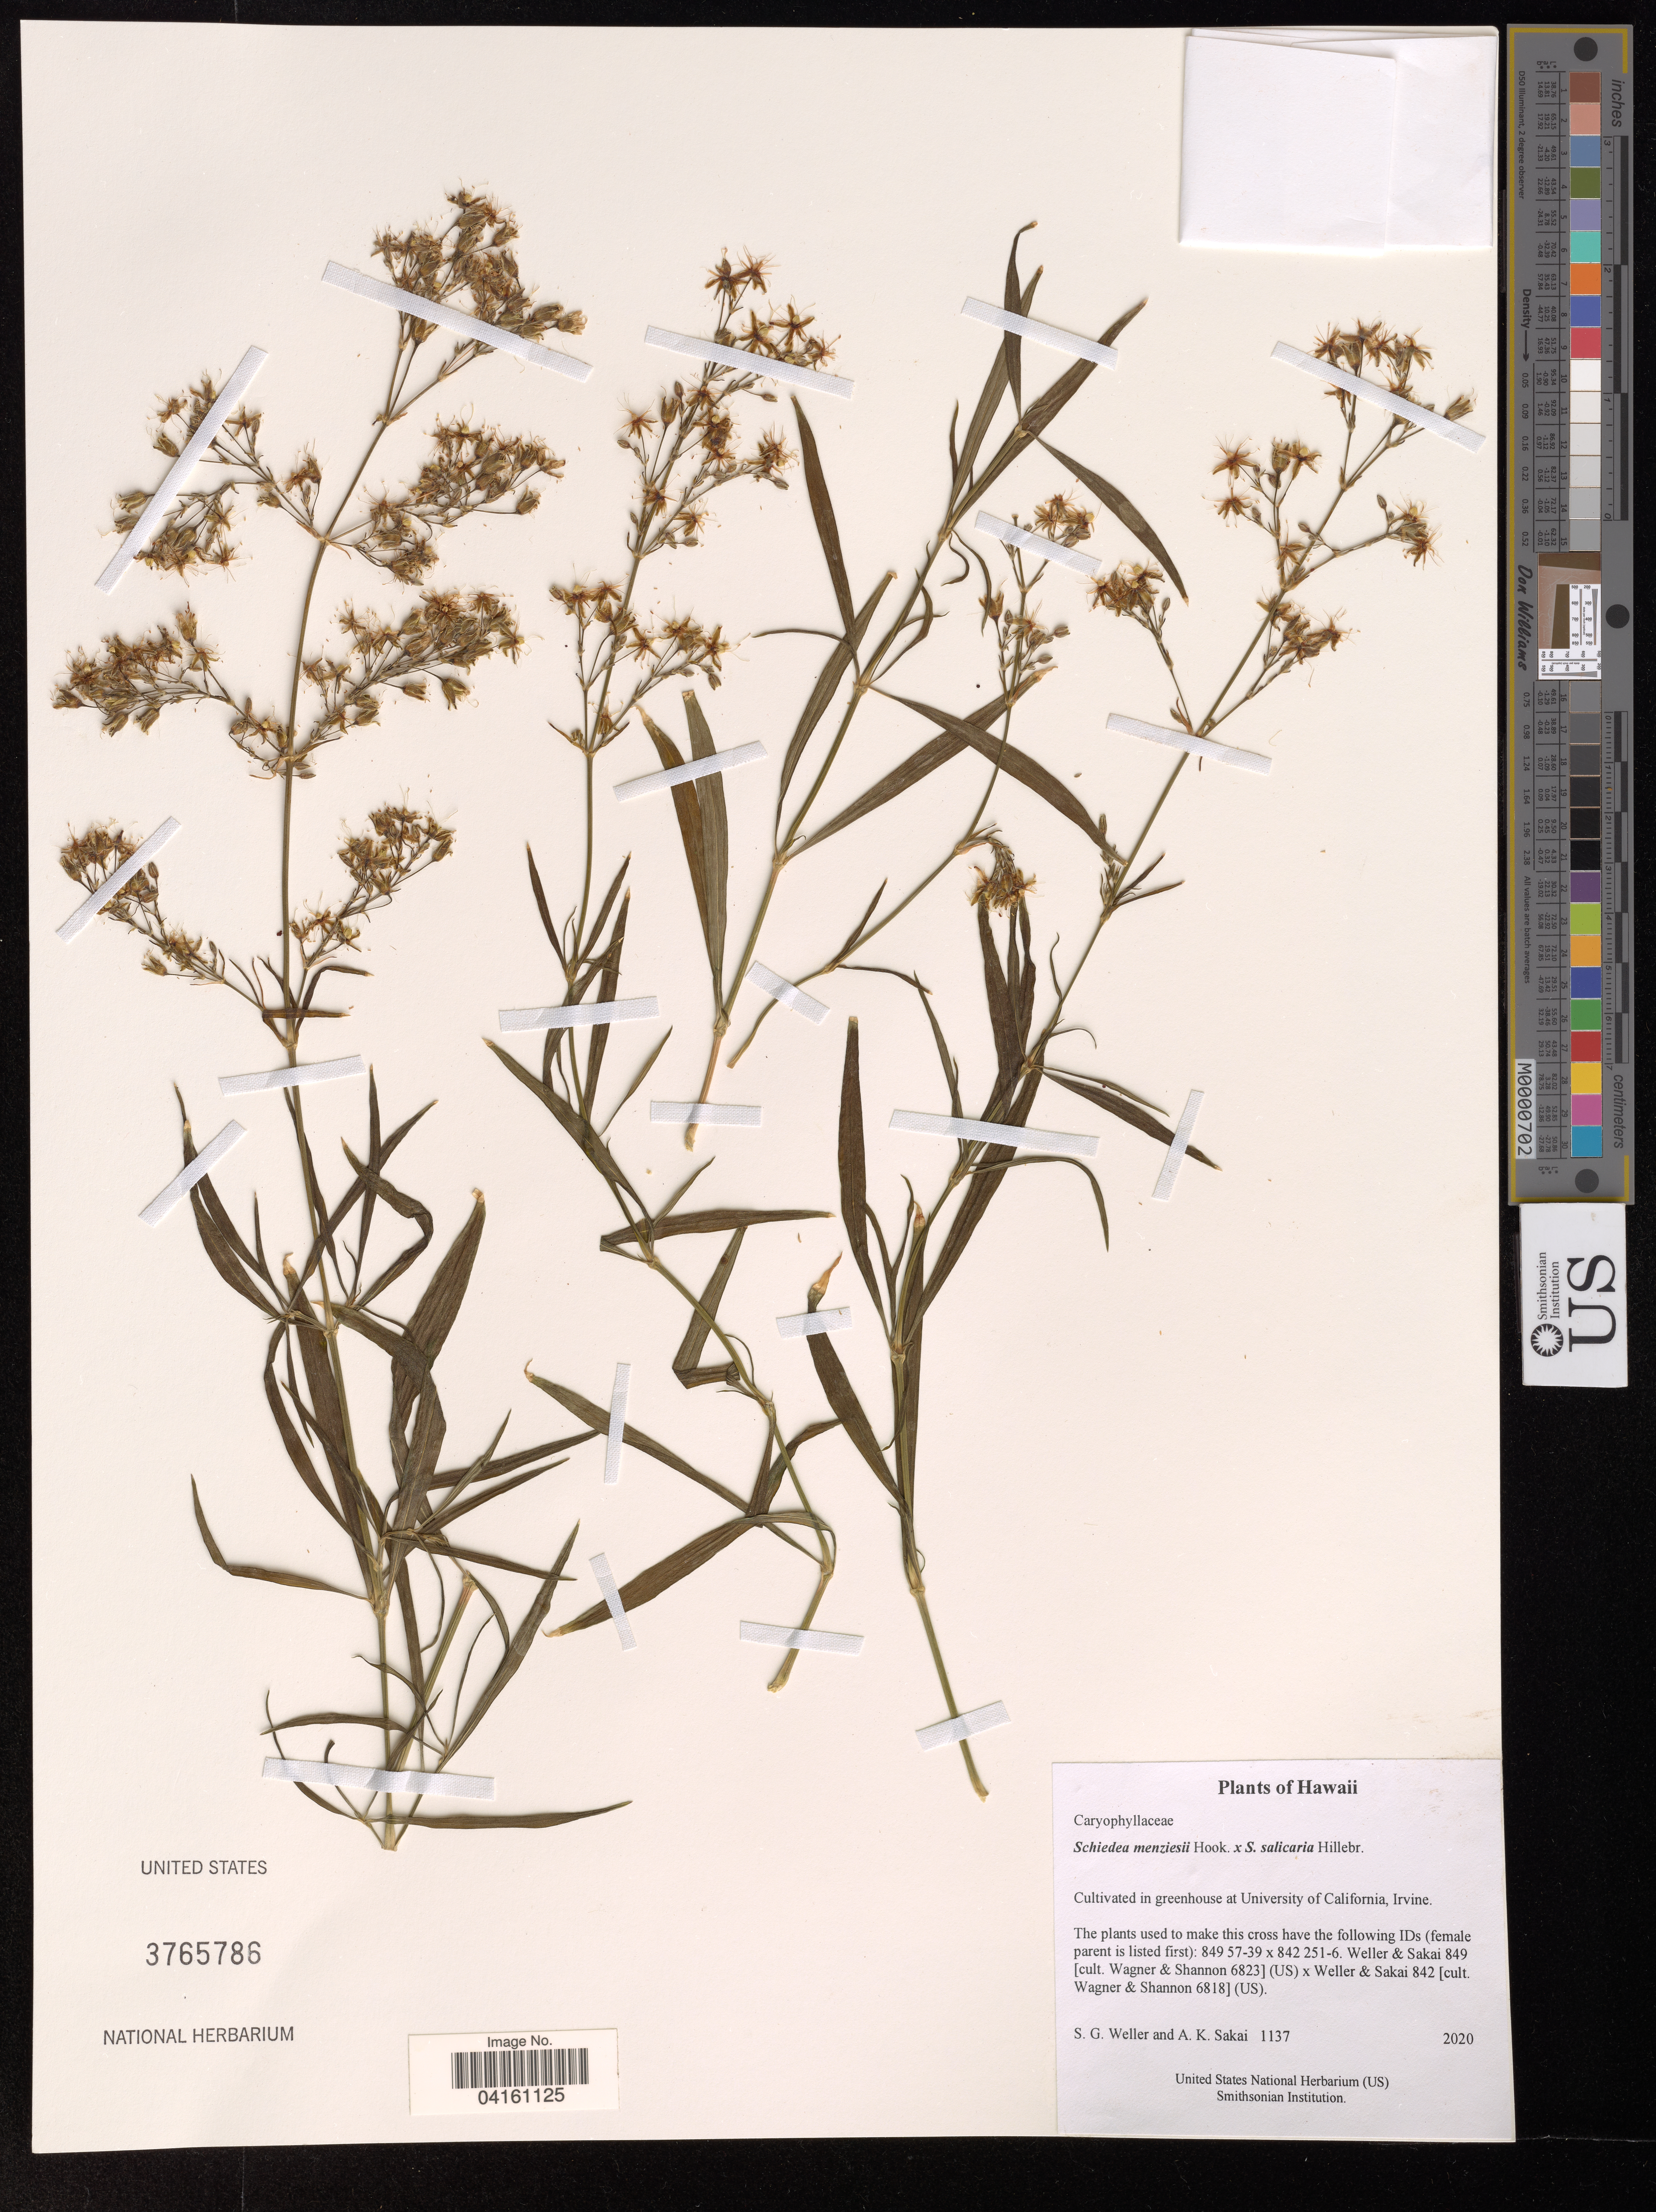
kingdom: Plantae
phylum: Tracheophyta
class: Magnoliopsida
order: Caryophyllales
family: Caryophyllaceae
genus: Schiedea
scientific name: Schiedea menziesii x S. salicaria Hillebr.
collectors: S. G. Weller & A. Sakai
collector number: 1137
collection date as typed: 2020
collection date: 2020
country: United States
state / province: California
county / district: Orange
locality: Cultivated in greenhouse at University of California, Irvine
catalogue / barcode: US 3765786